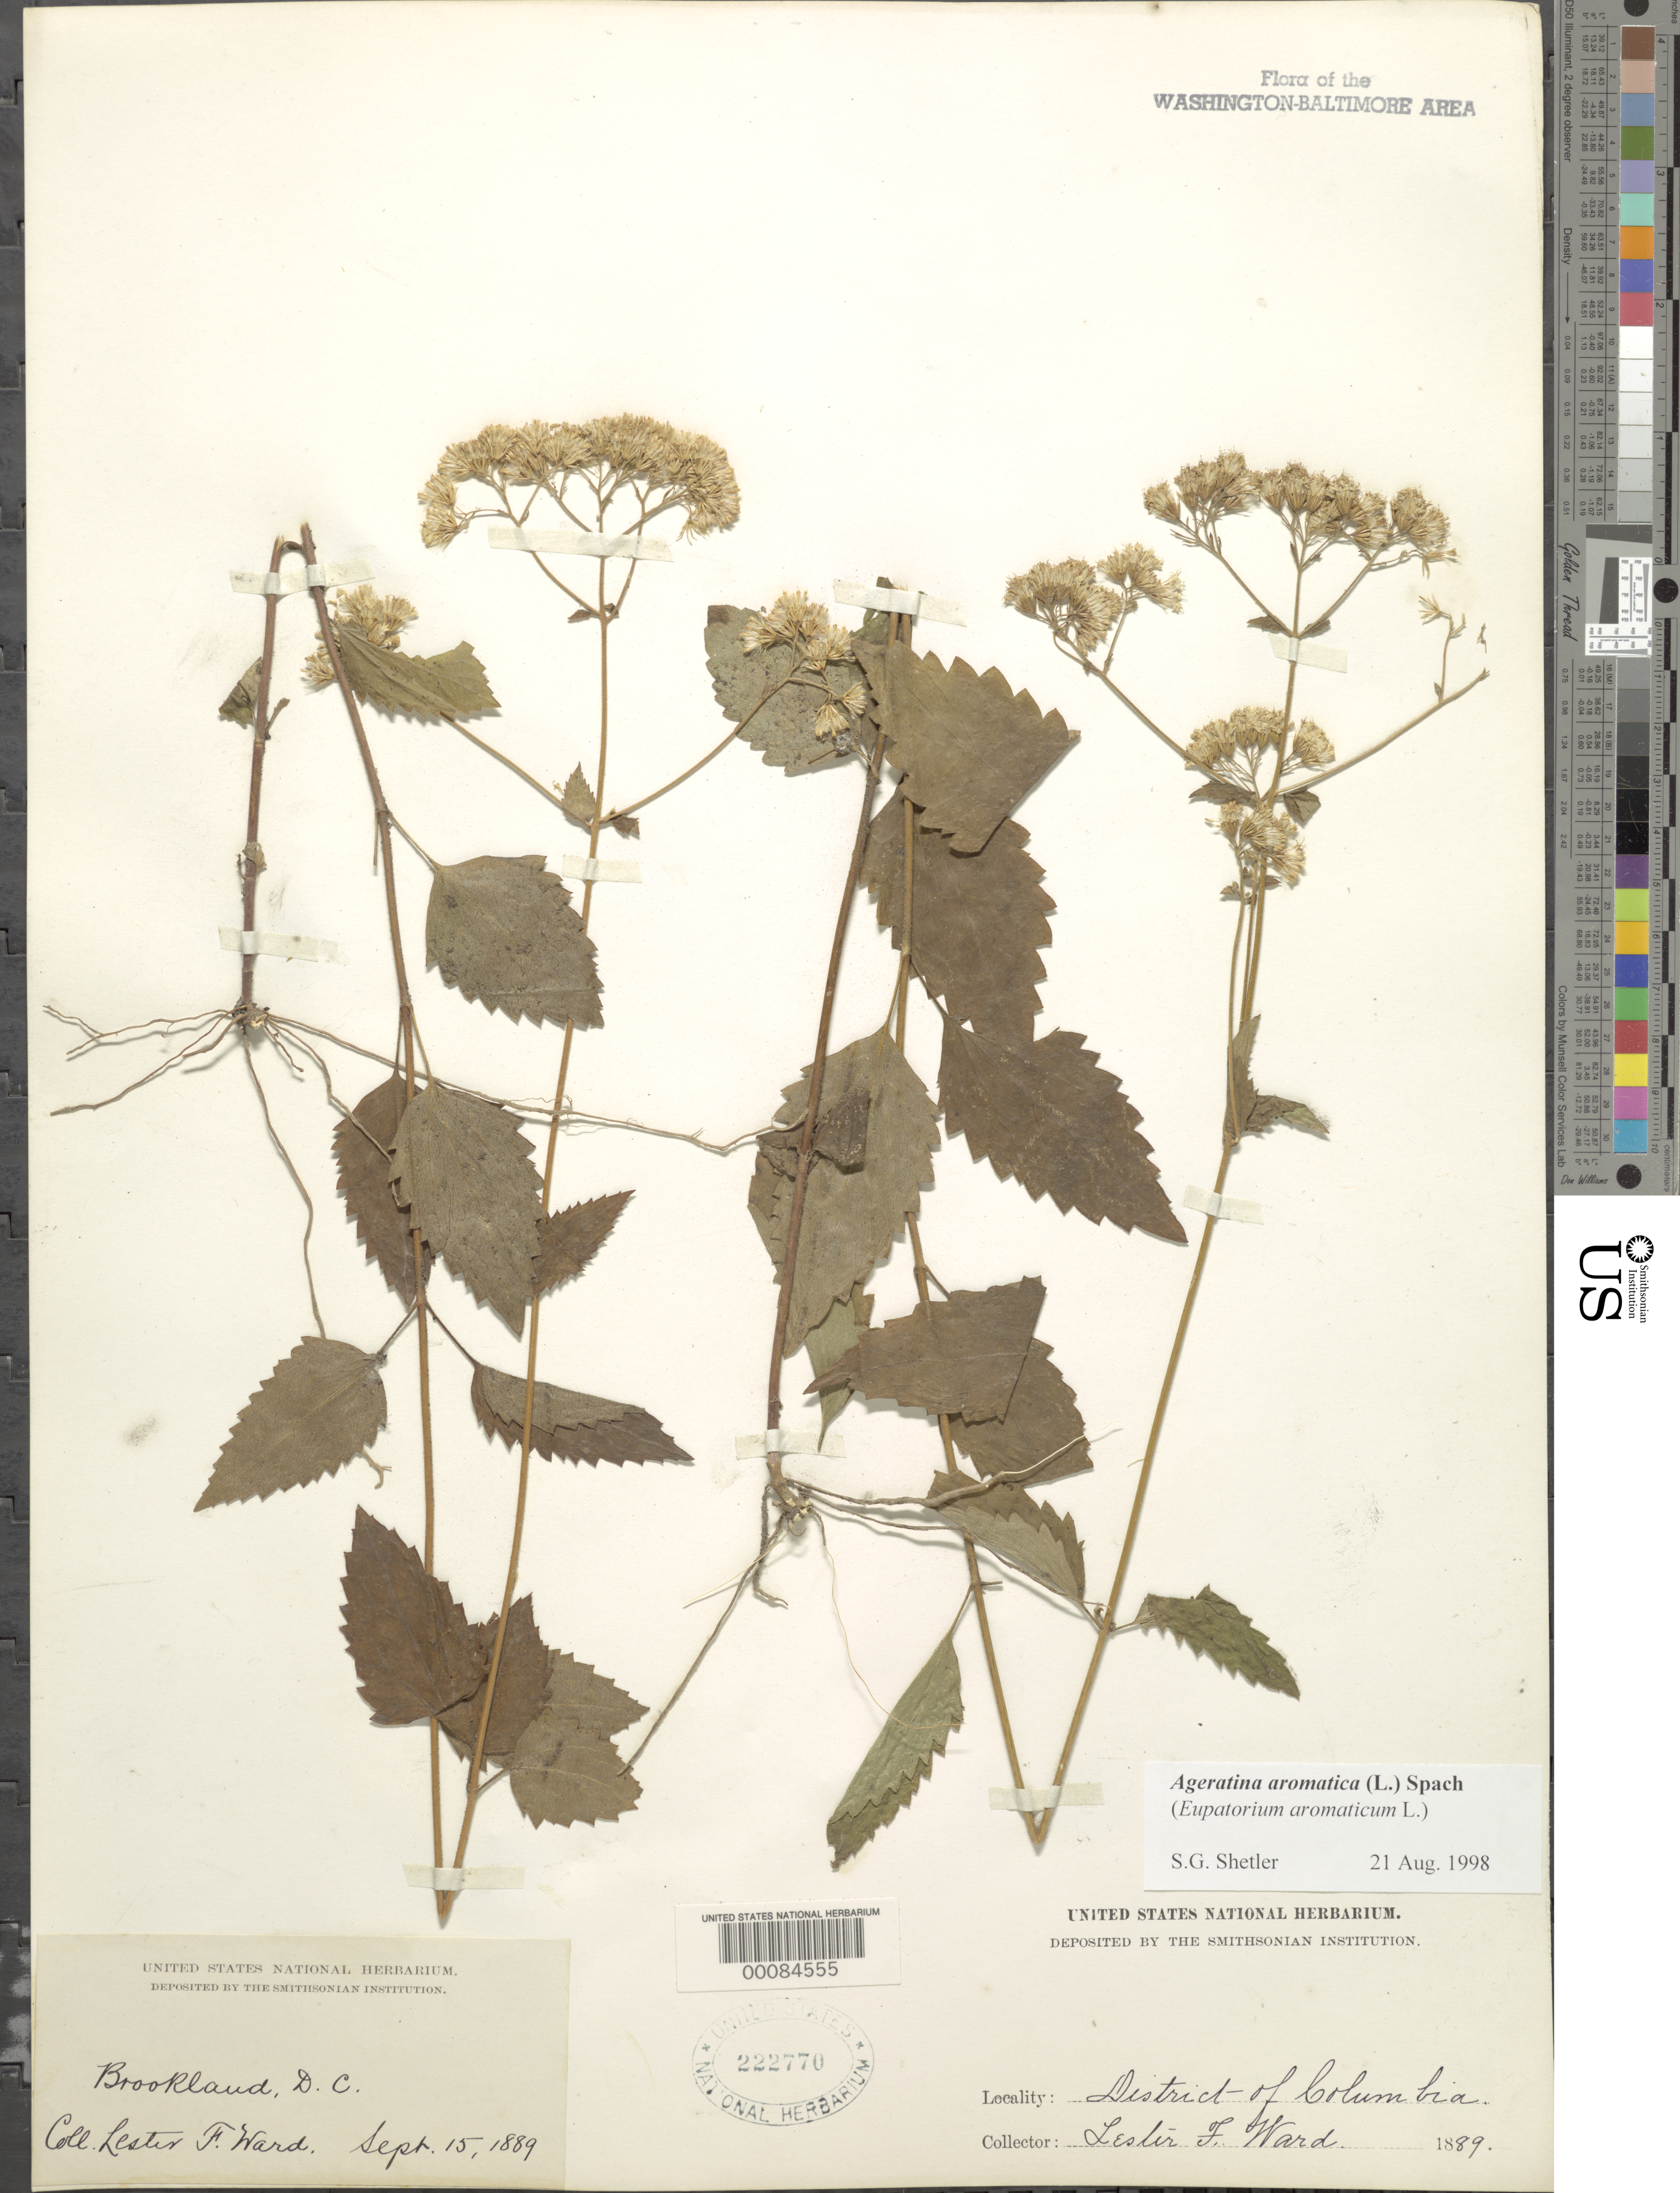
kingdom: Plantae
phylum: Tracheophyta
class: Magnoliopsida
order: Asterales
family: Asteraceae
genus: Ageratina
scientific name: Ageratina aromatica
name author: (L.) Spach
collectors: L. F. Ward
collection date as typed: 15 Sep 1889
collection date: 1889-09-15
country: United States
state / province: District of Columbia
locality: Brookland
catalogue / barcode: US 222770